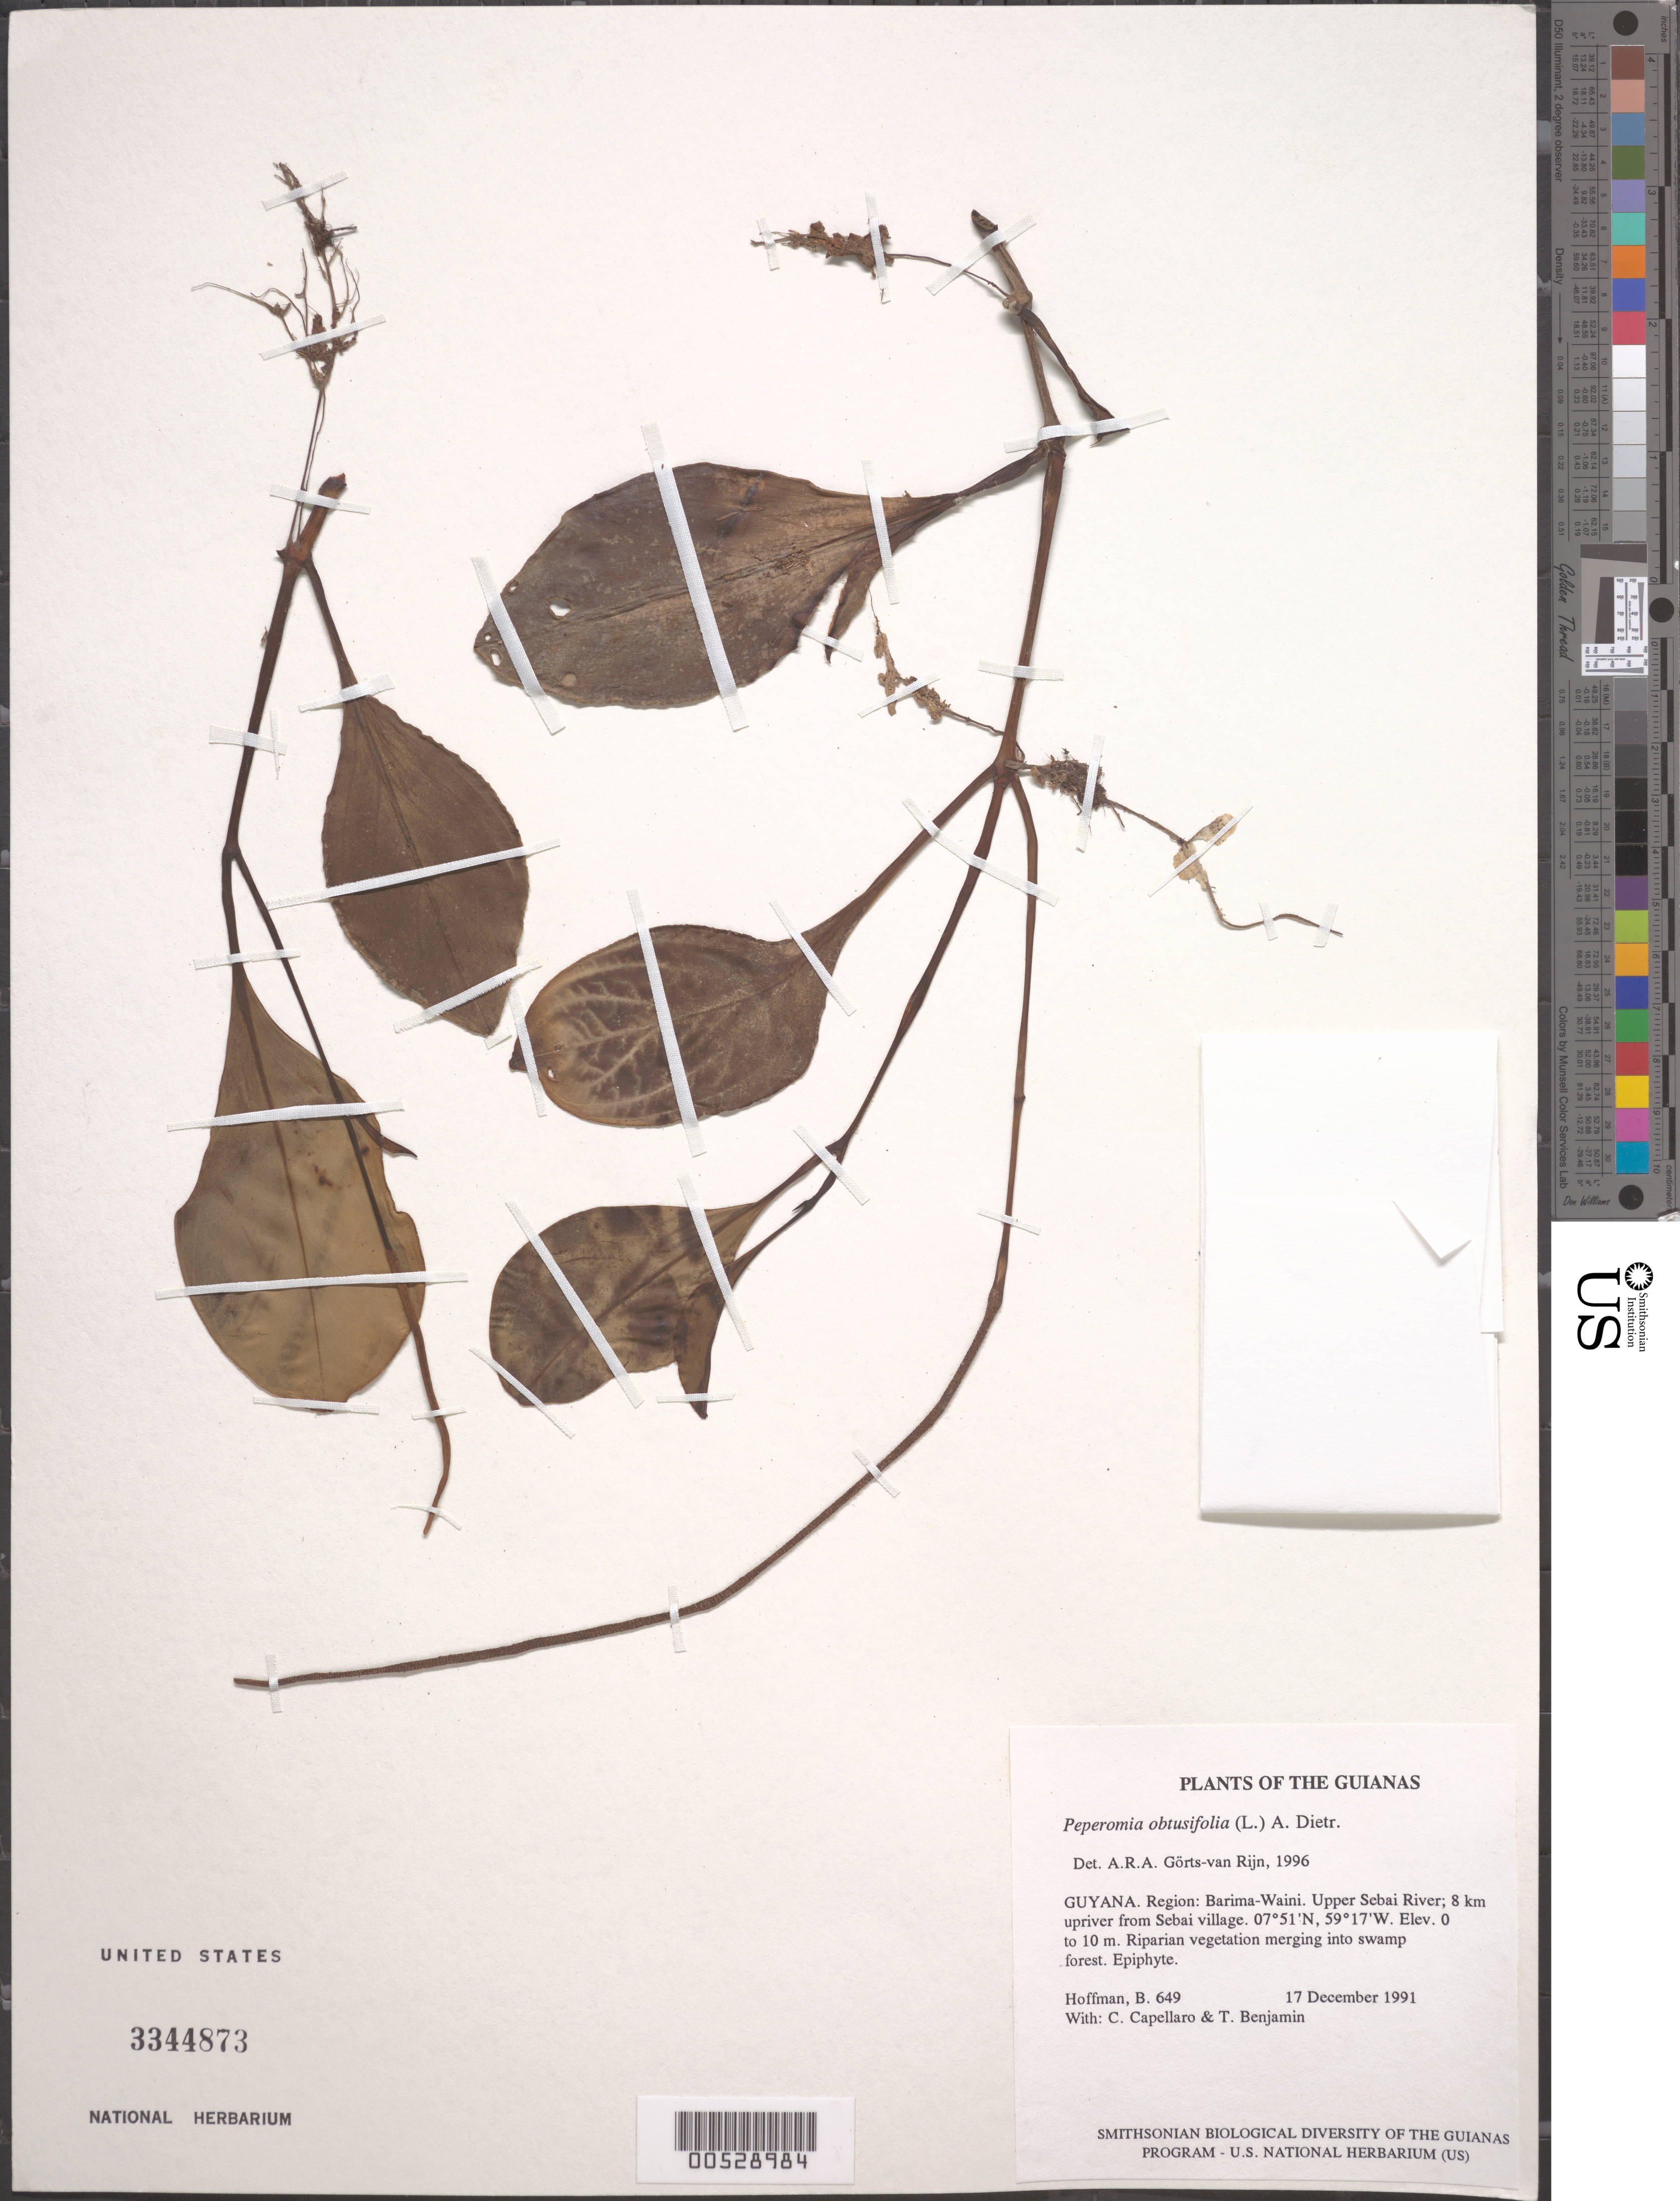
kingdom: Plantae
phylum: Tracheophyta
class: Magnoliopsida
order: Piperales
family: Piperaceae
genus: Peperomia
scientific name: Peperomia obtusifolia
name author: (L.) A. Dietr.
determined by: Görts-van Rijn, A. R. A.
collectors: B. Hoffman, C. Capellaro & T. Benjamin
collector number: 649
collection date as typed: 17 December 1991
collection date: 1991-12-17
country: Guyana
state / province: Barima-Waini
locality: Upper Sebai River; 8 km upriver from Sebai Village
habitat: Riparian vegetation merging into swamp forest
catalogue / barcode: US 3344873